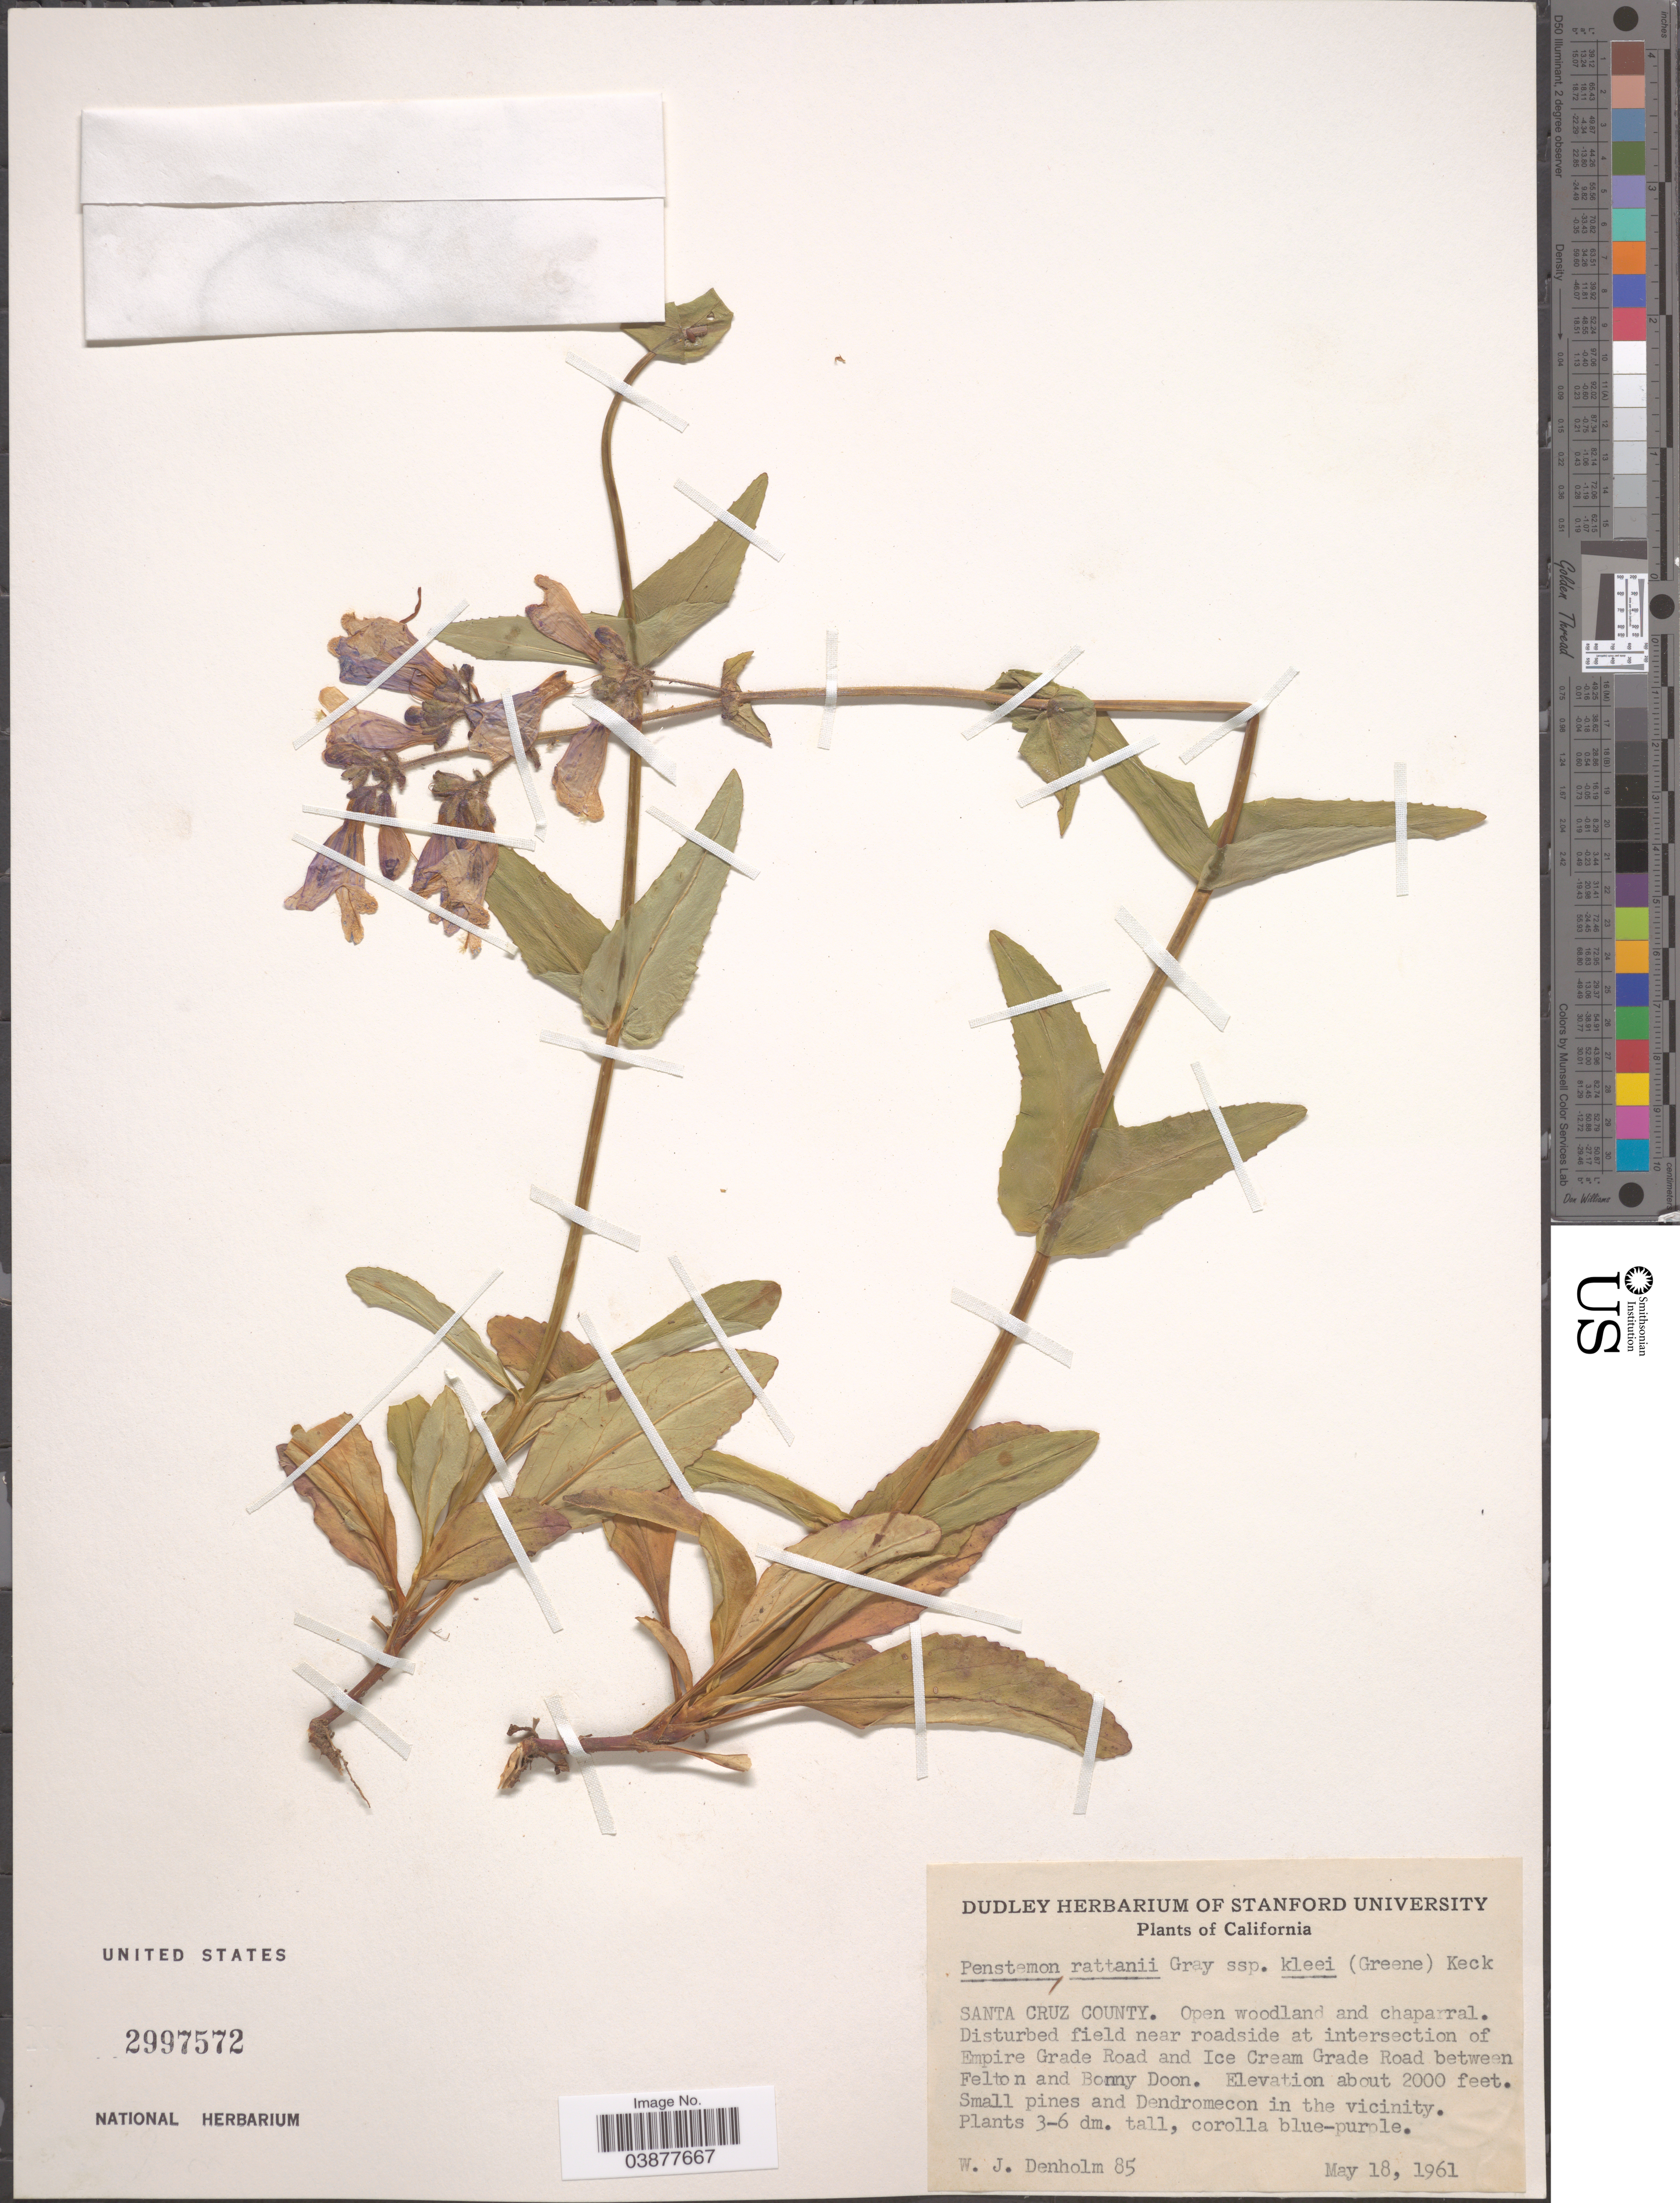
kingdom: Plantae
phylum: Tracheophyta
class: Magnoliopsida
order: Lamiales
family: Plantaginaceae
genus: Penstemon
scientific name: Penstemon rattani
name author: A. Gray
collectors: W. Denholm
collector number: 85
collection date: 1961-05-18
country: United States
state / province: California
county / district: Santa Cruz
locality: Santa Cruz County. Disturbed field near roadside at intersection of Empire Grade Road and Ice Cream Grade Road between Felton and Bonny Doon.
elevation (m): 610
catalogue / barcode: US 2997572